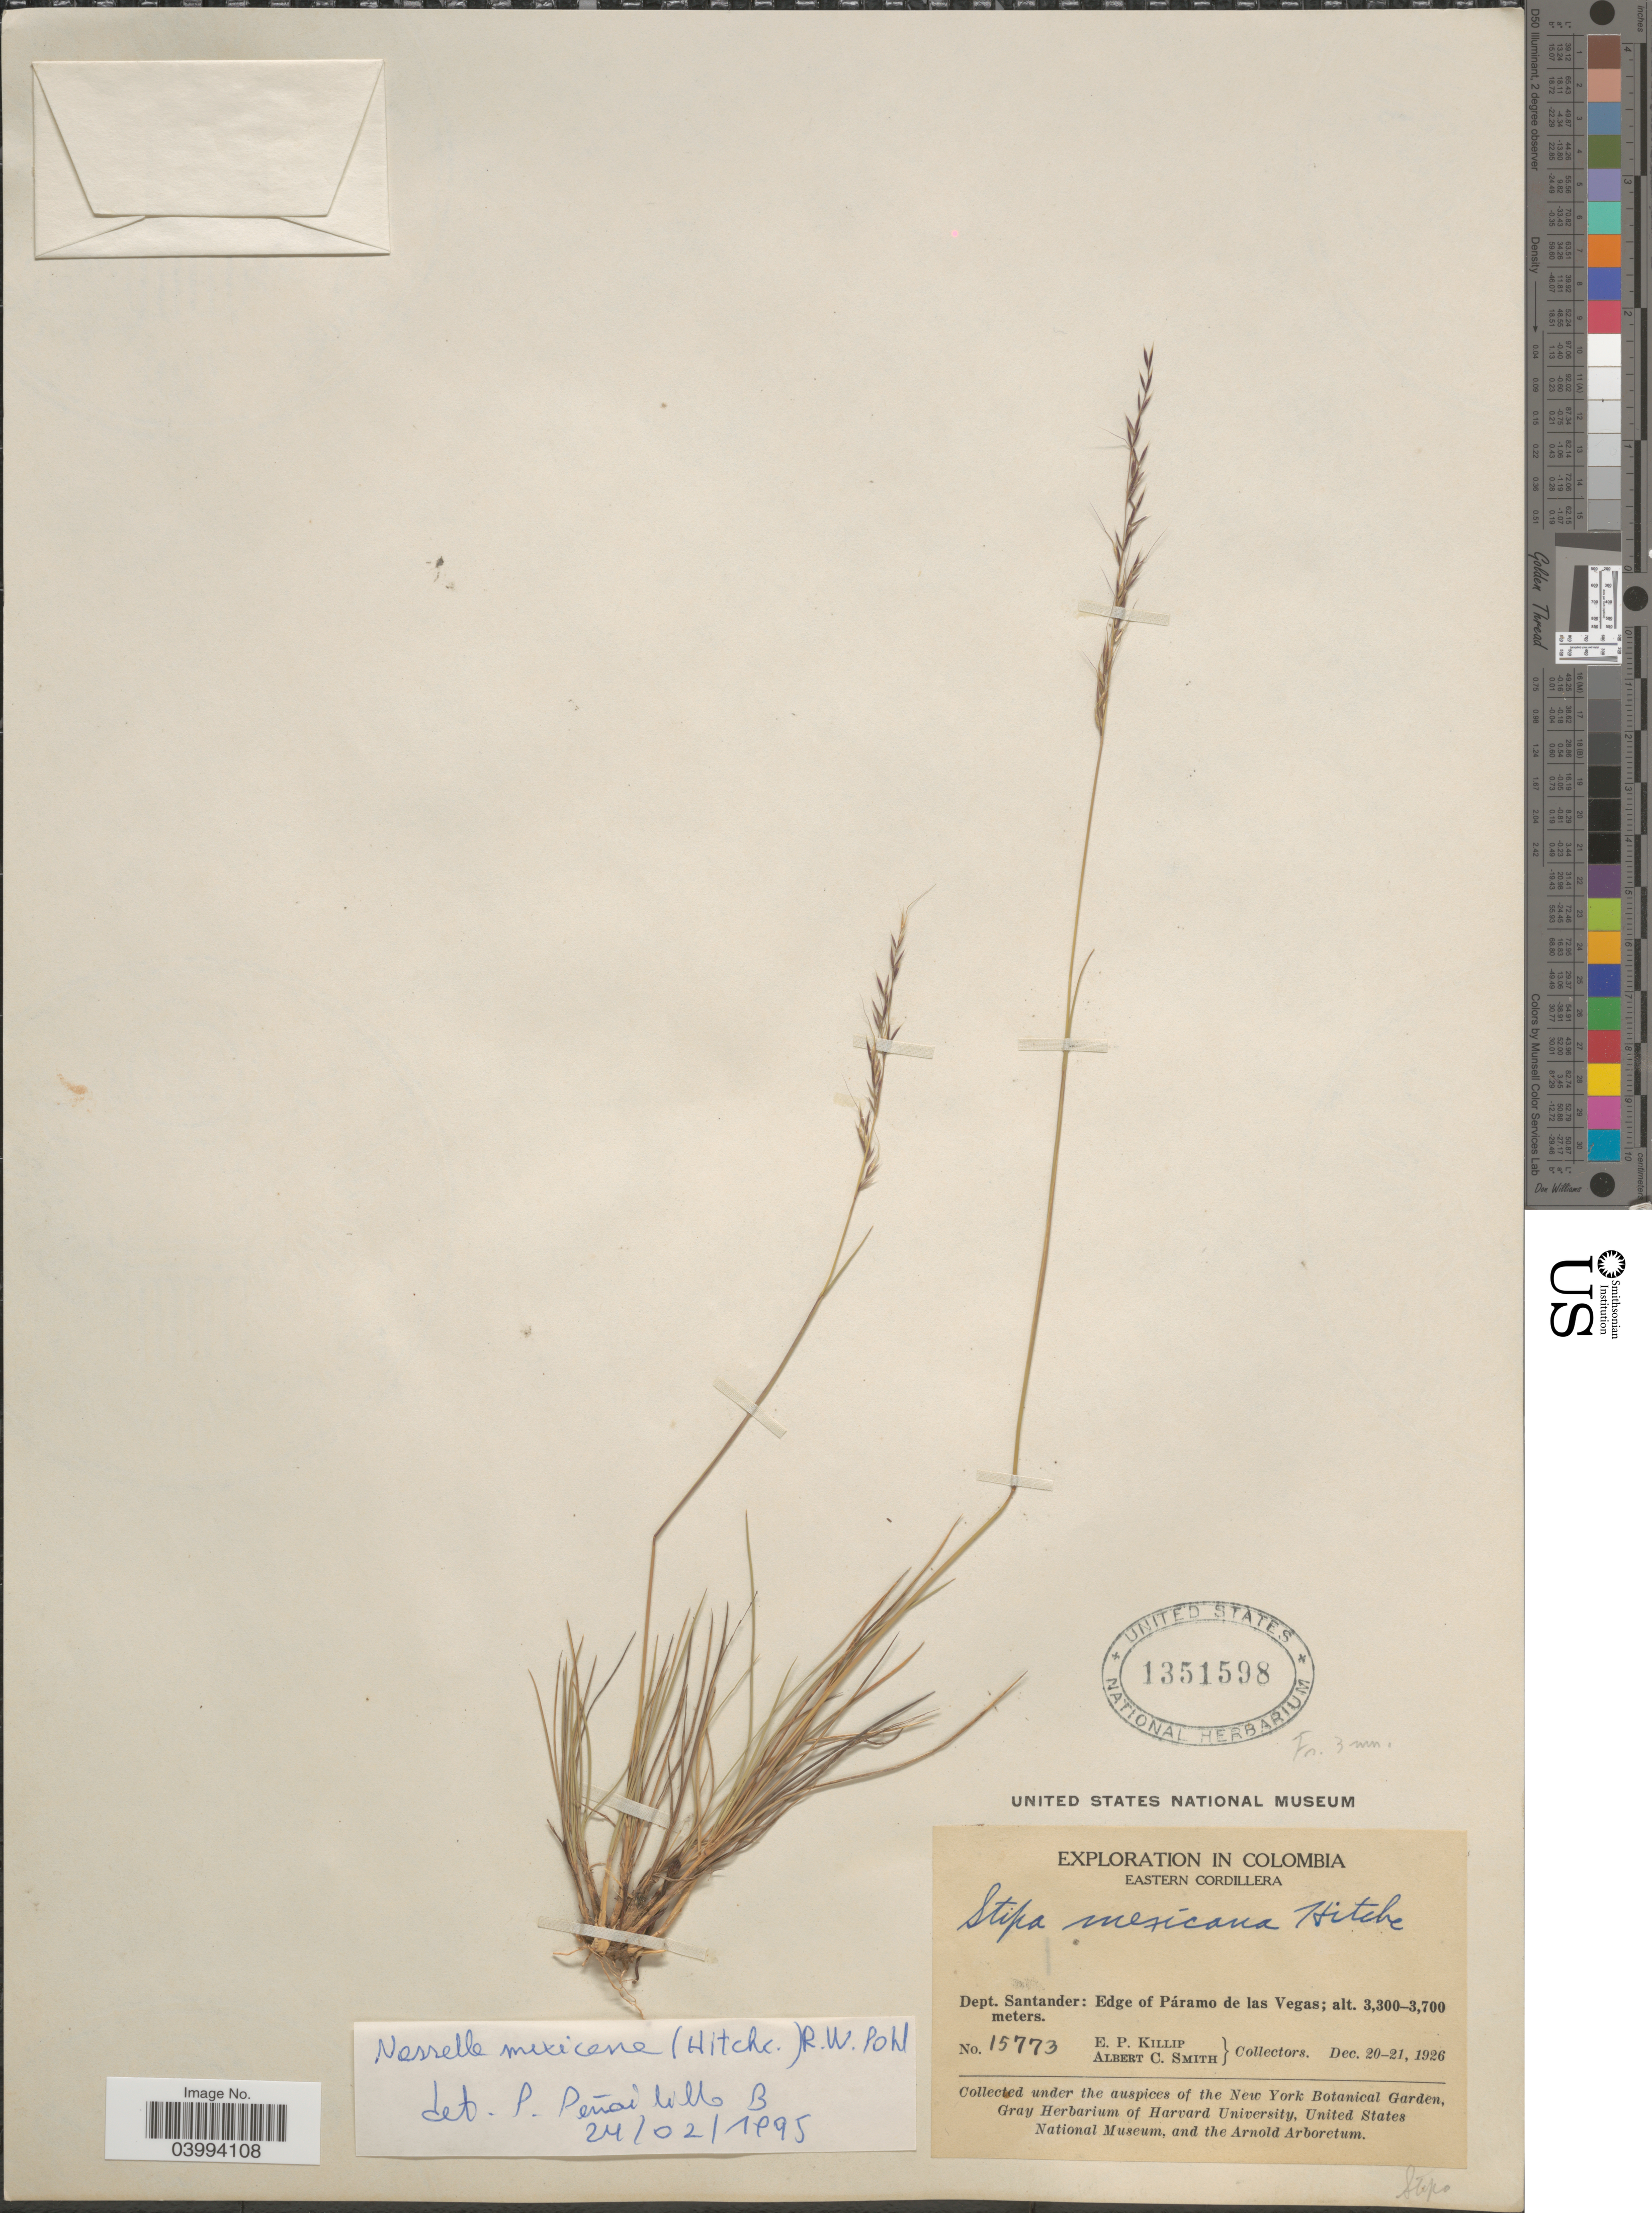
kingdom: Plantae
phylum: Tracheophyta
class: Liliopsida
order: Poales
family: Poaceae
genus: Nassella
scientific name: Nassella mexicana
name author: (Hitchc.) R.W. Pohl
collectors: E. P. Killip & A. C. Smith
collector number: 15773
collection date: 1926-12-20/1926-12-21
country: Colombia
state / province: Santander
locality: Eastern Cordillera. Dept. Santander: Edge of Páramo de las Vegas.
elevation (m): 3300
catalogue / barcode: US 1351598